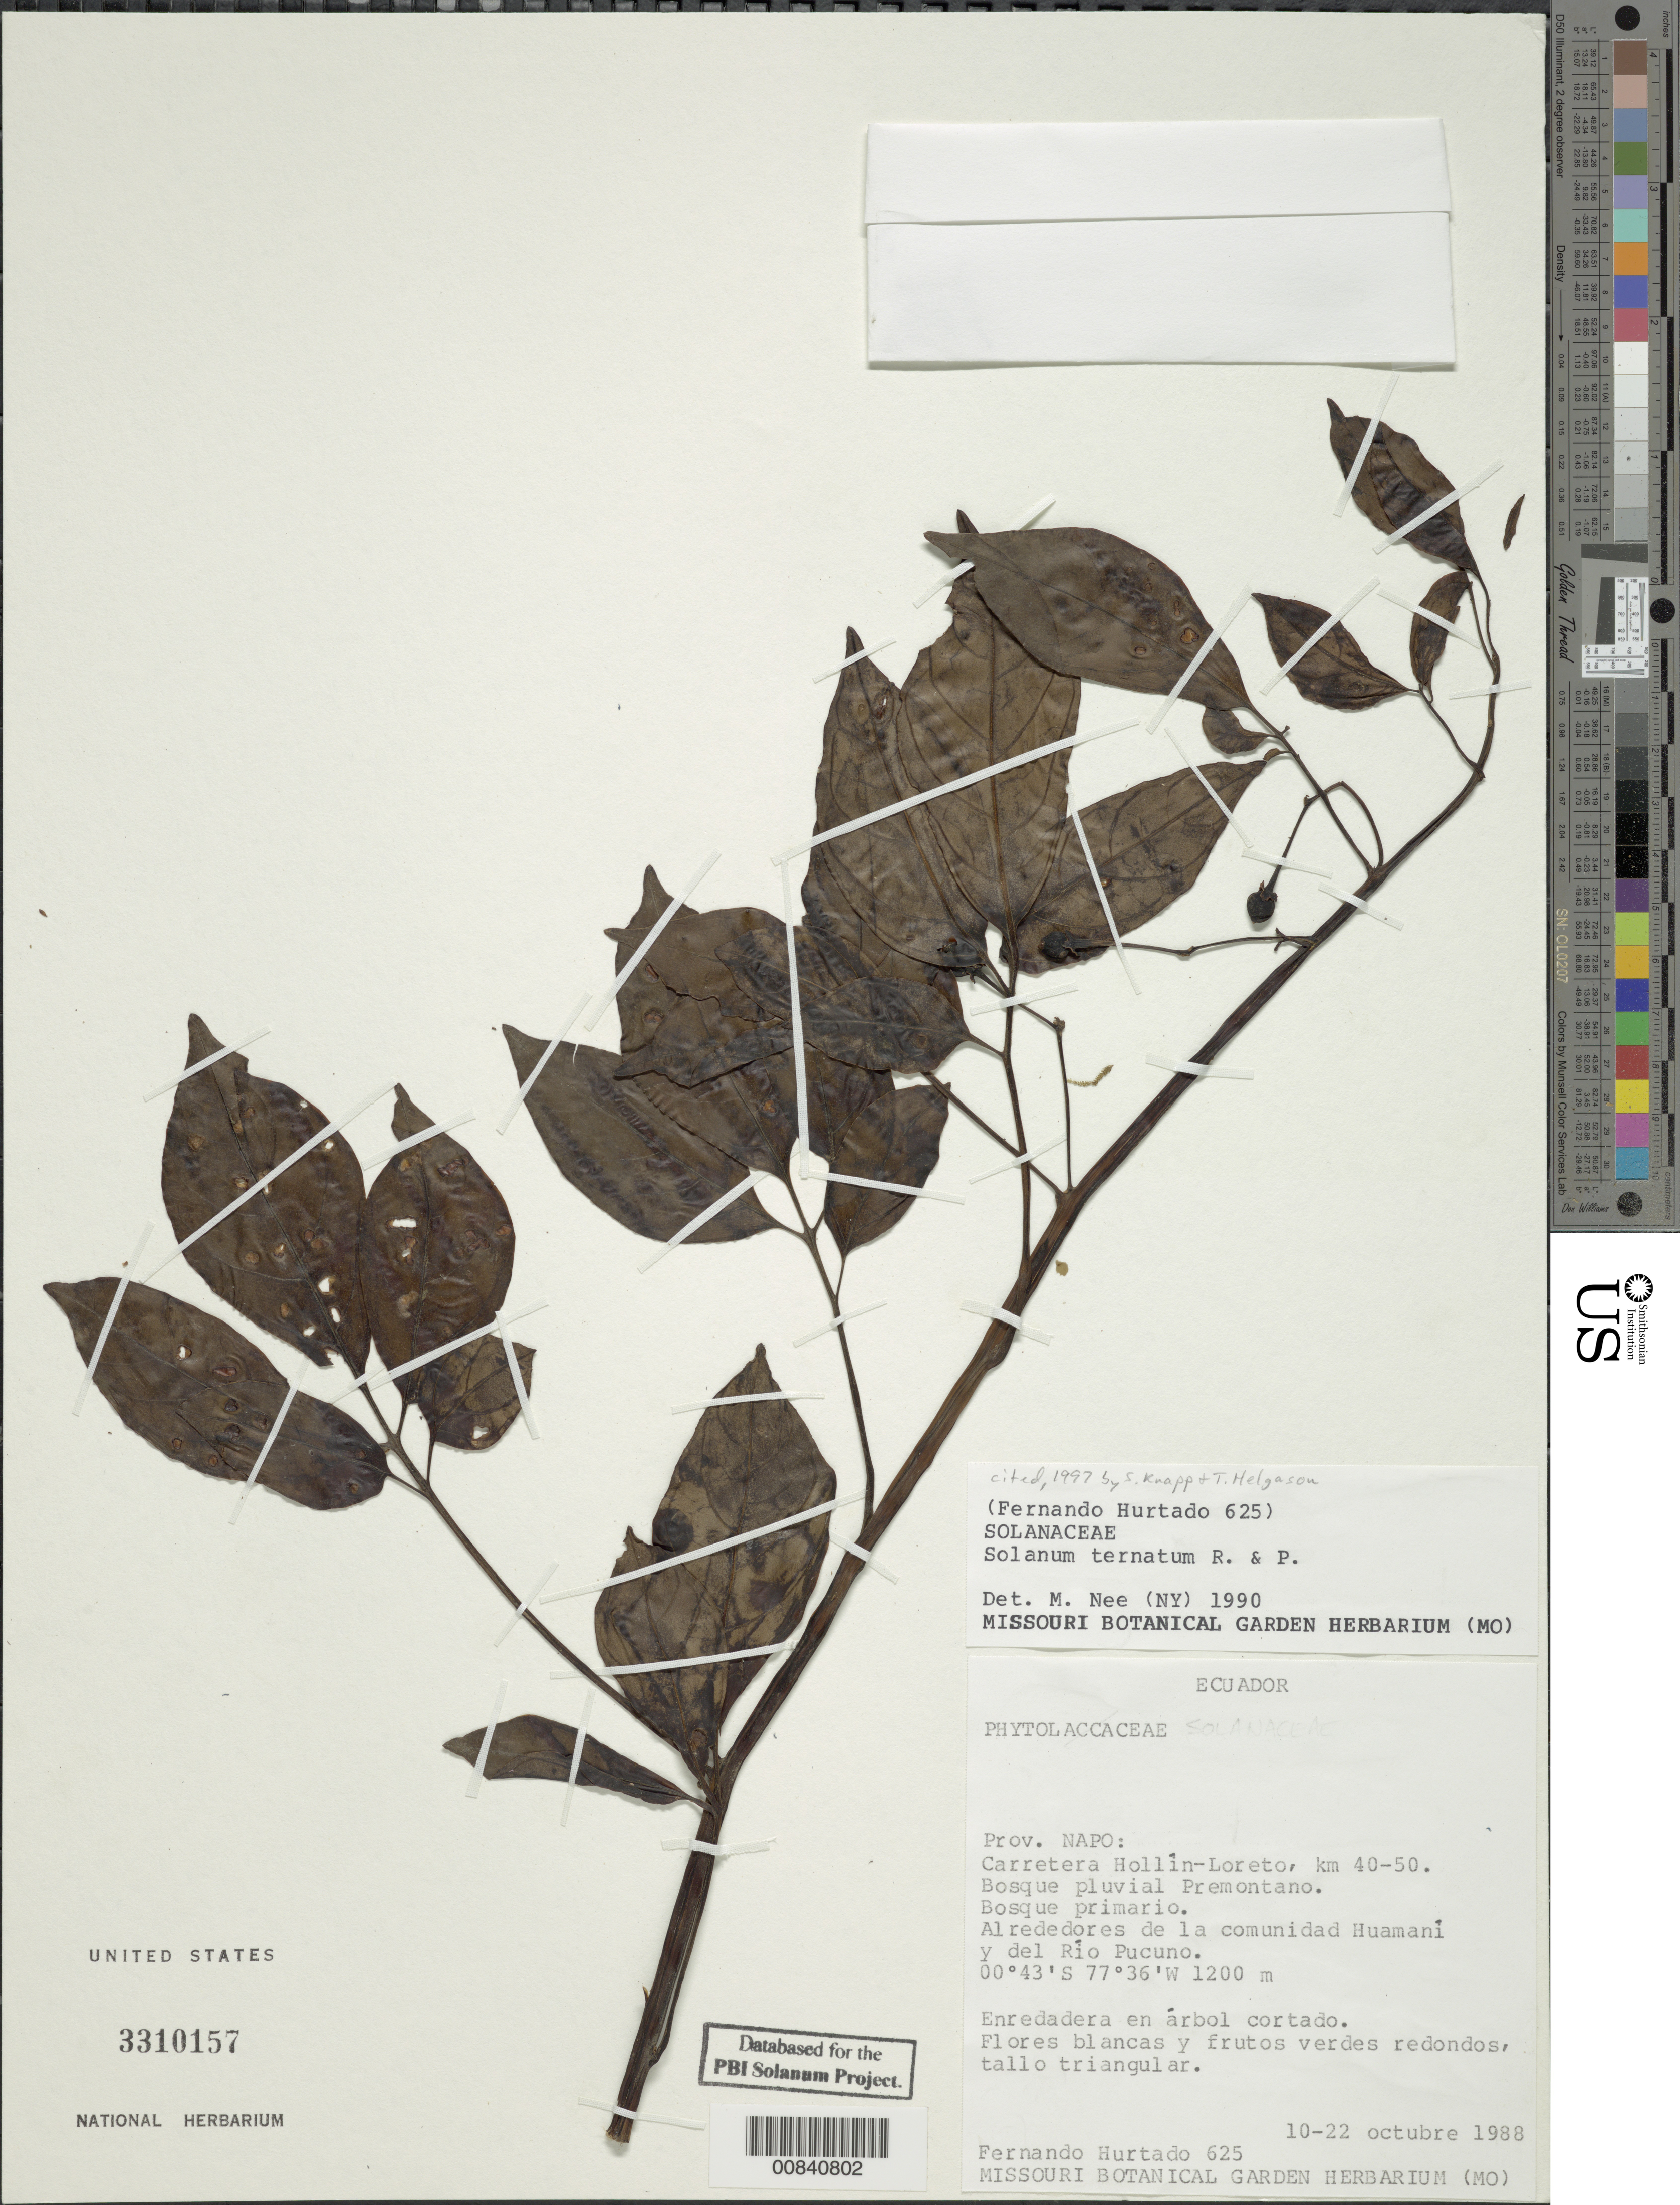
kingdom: Plantae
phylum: Tracheophyta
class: Magnoliopsida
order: Solanales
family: Solanaceae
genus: Solanum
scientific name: Solanum ternatum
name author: Ruiz & Pav.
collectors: F. Hurtado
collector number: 625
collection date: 1988-10-10/1988-10-22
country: Ecuador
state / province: Napo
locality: Carretera Hollín-Loreto, km 40-50, Alrededores de la comunidad Huamaní y del Río Pucuno.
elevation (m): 1200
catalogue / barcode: US 3310157